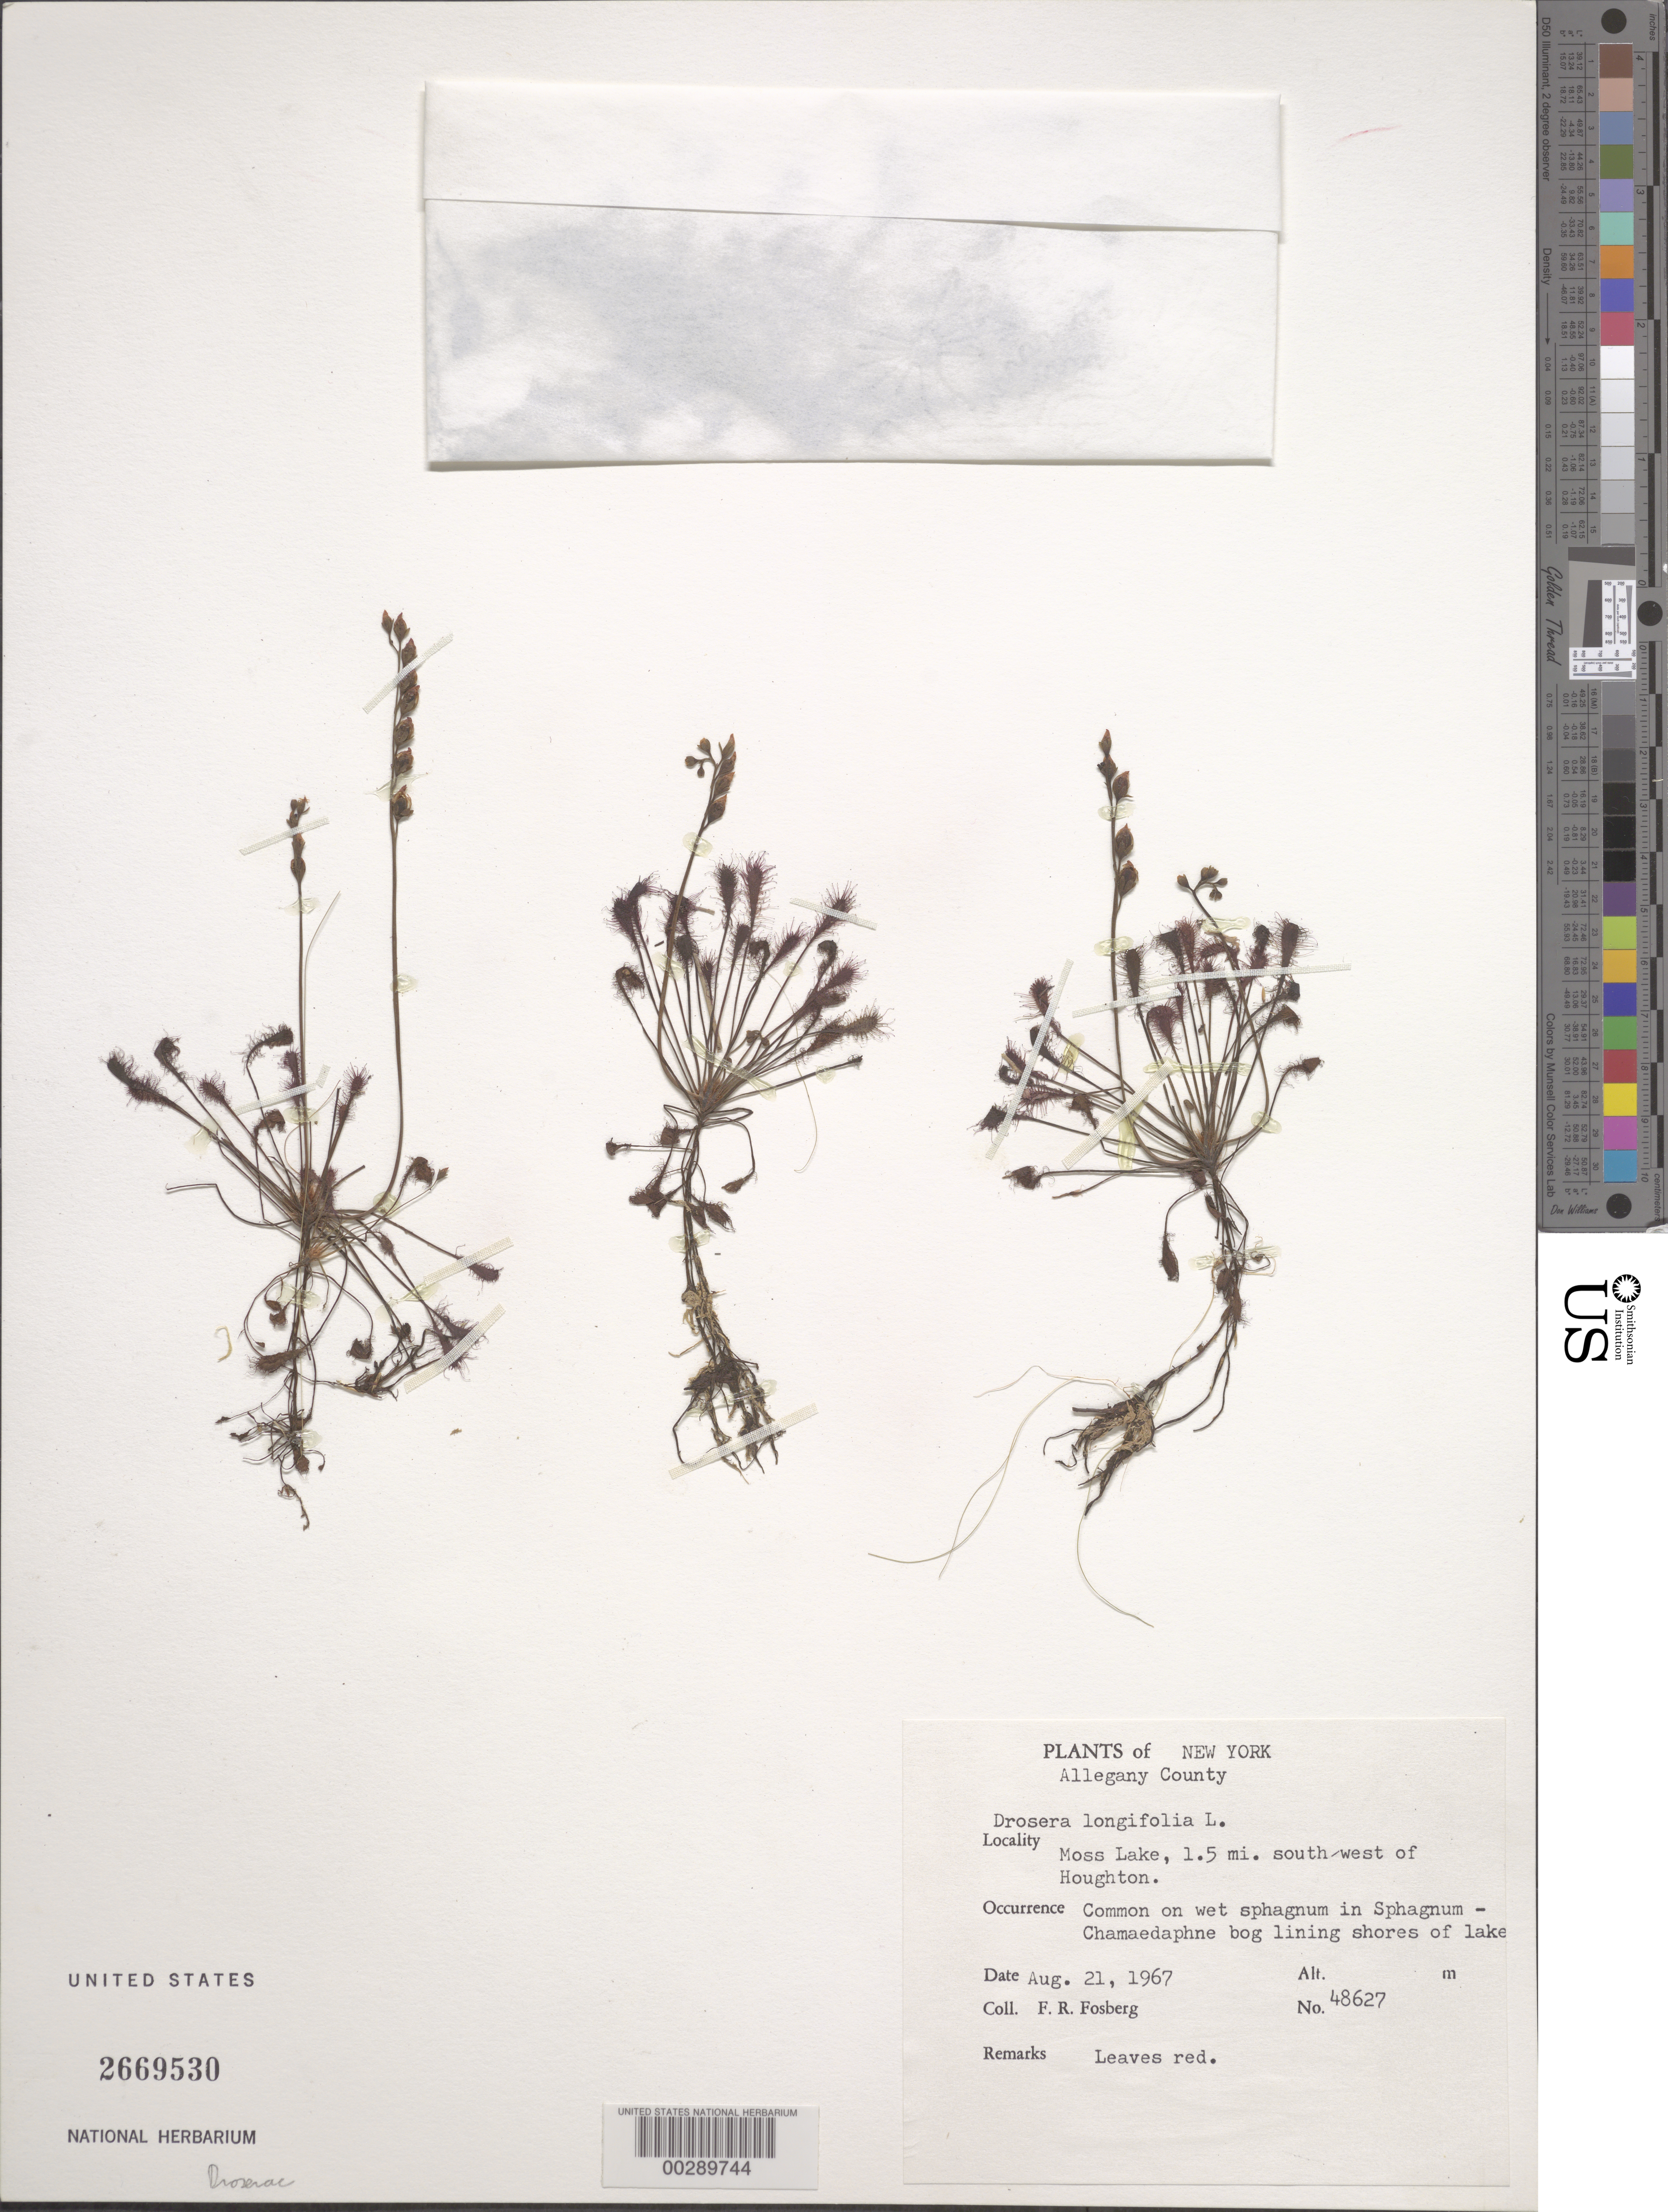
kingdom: Plantae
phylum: Tracheophyta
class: Magnoliopsida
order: Caryophyllales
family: Droseraceae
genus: Drosera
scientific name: Drosera intermedia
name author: Hayne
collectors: F. R. Fosberg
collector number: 48627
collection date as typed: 21 Aug 1967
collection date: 1967-08-21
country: United States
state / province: New York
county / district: Allegany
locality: Moss lake, sw of houghton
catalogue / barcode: US 2669530